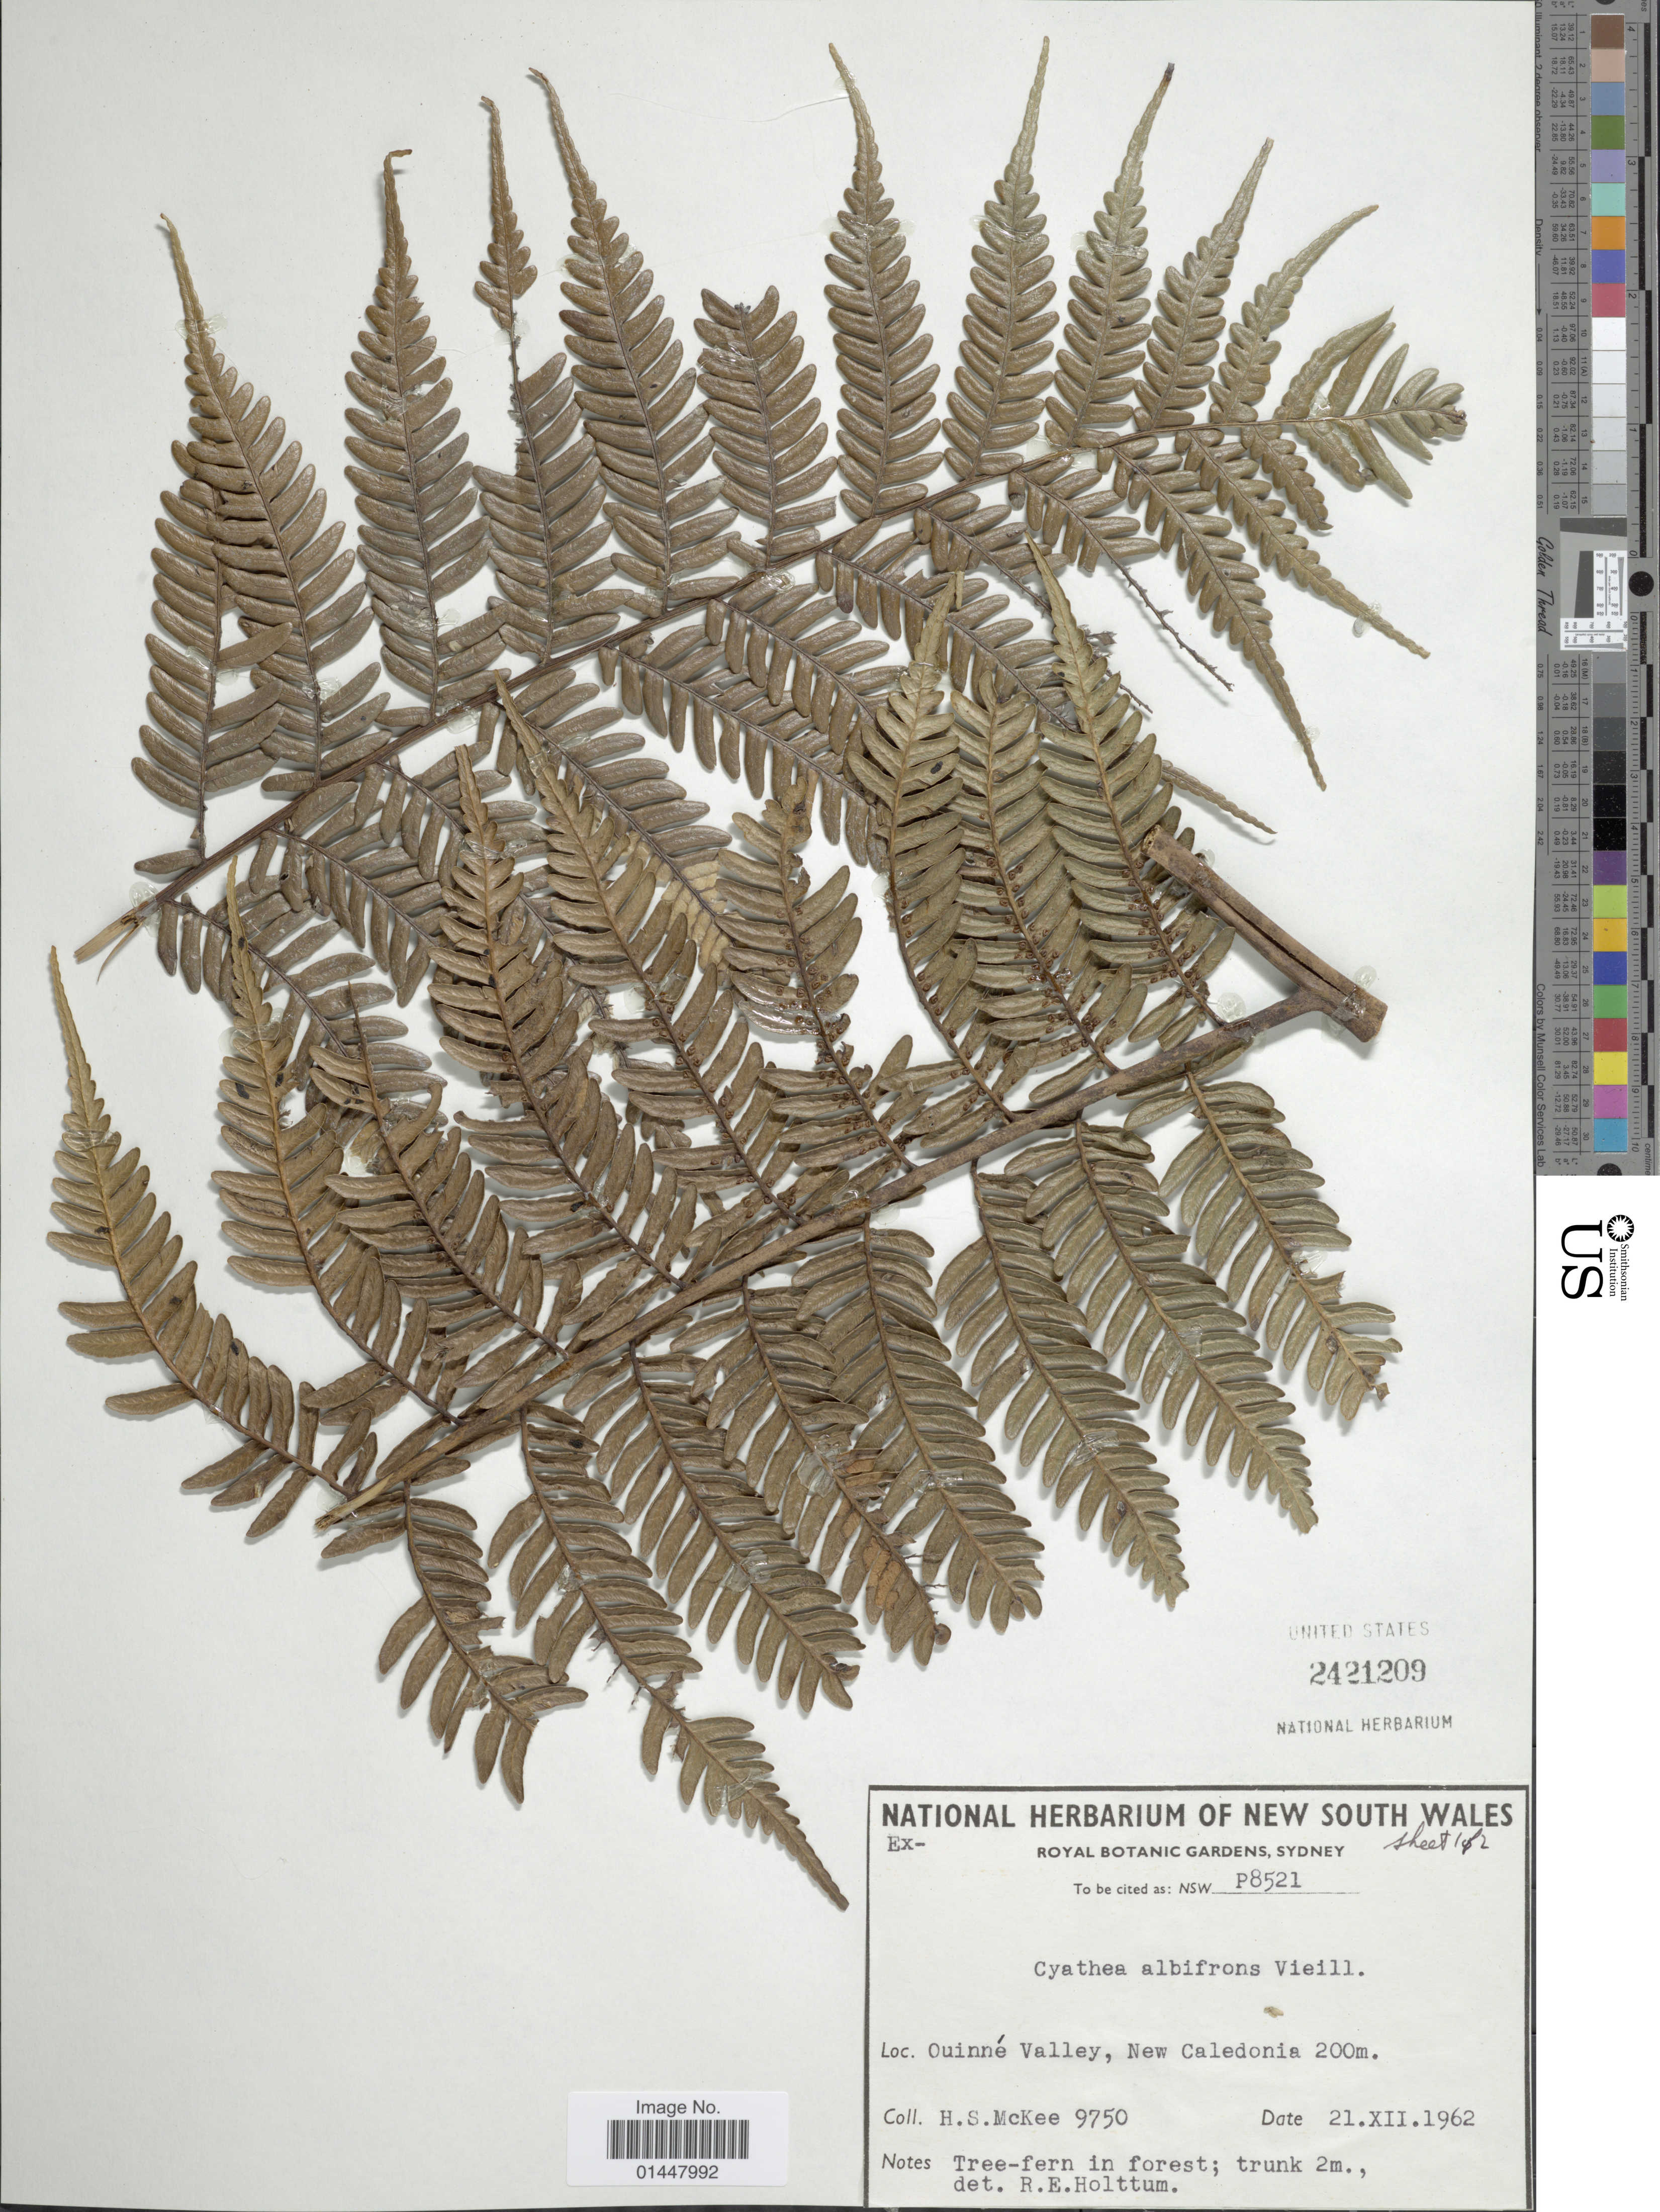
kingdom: Plantae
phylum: Tracheophyta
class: Polypodiopsida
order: Cyatheales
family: Cyatheaceae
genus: Sphaeropteris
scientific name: Sphaeropteris albifrons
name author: (Vieill. ex E. Fourn.) R.M. Tryon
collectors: H. S. McKee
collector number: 9750/P8521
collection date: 1962-12-21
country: New Caledonia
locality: Ouinne Valley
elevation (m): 200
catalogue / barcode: US 2421209